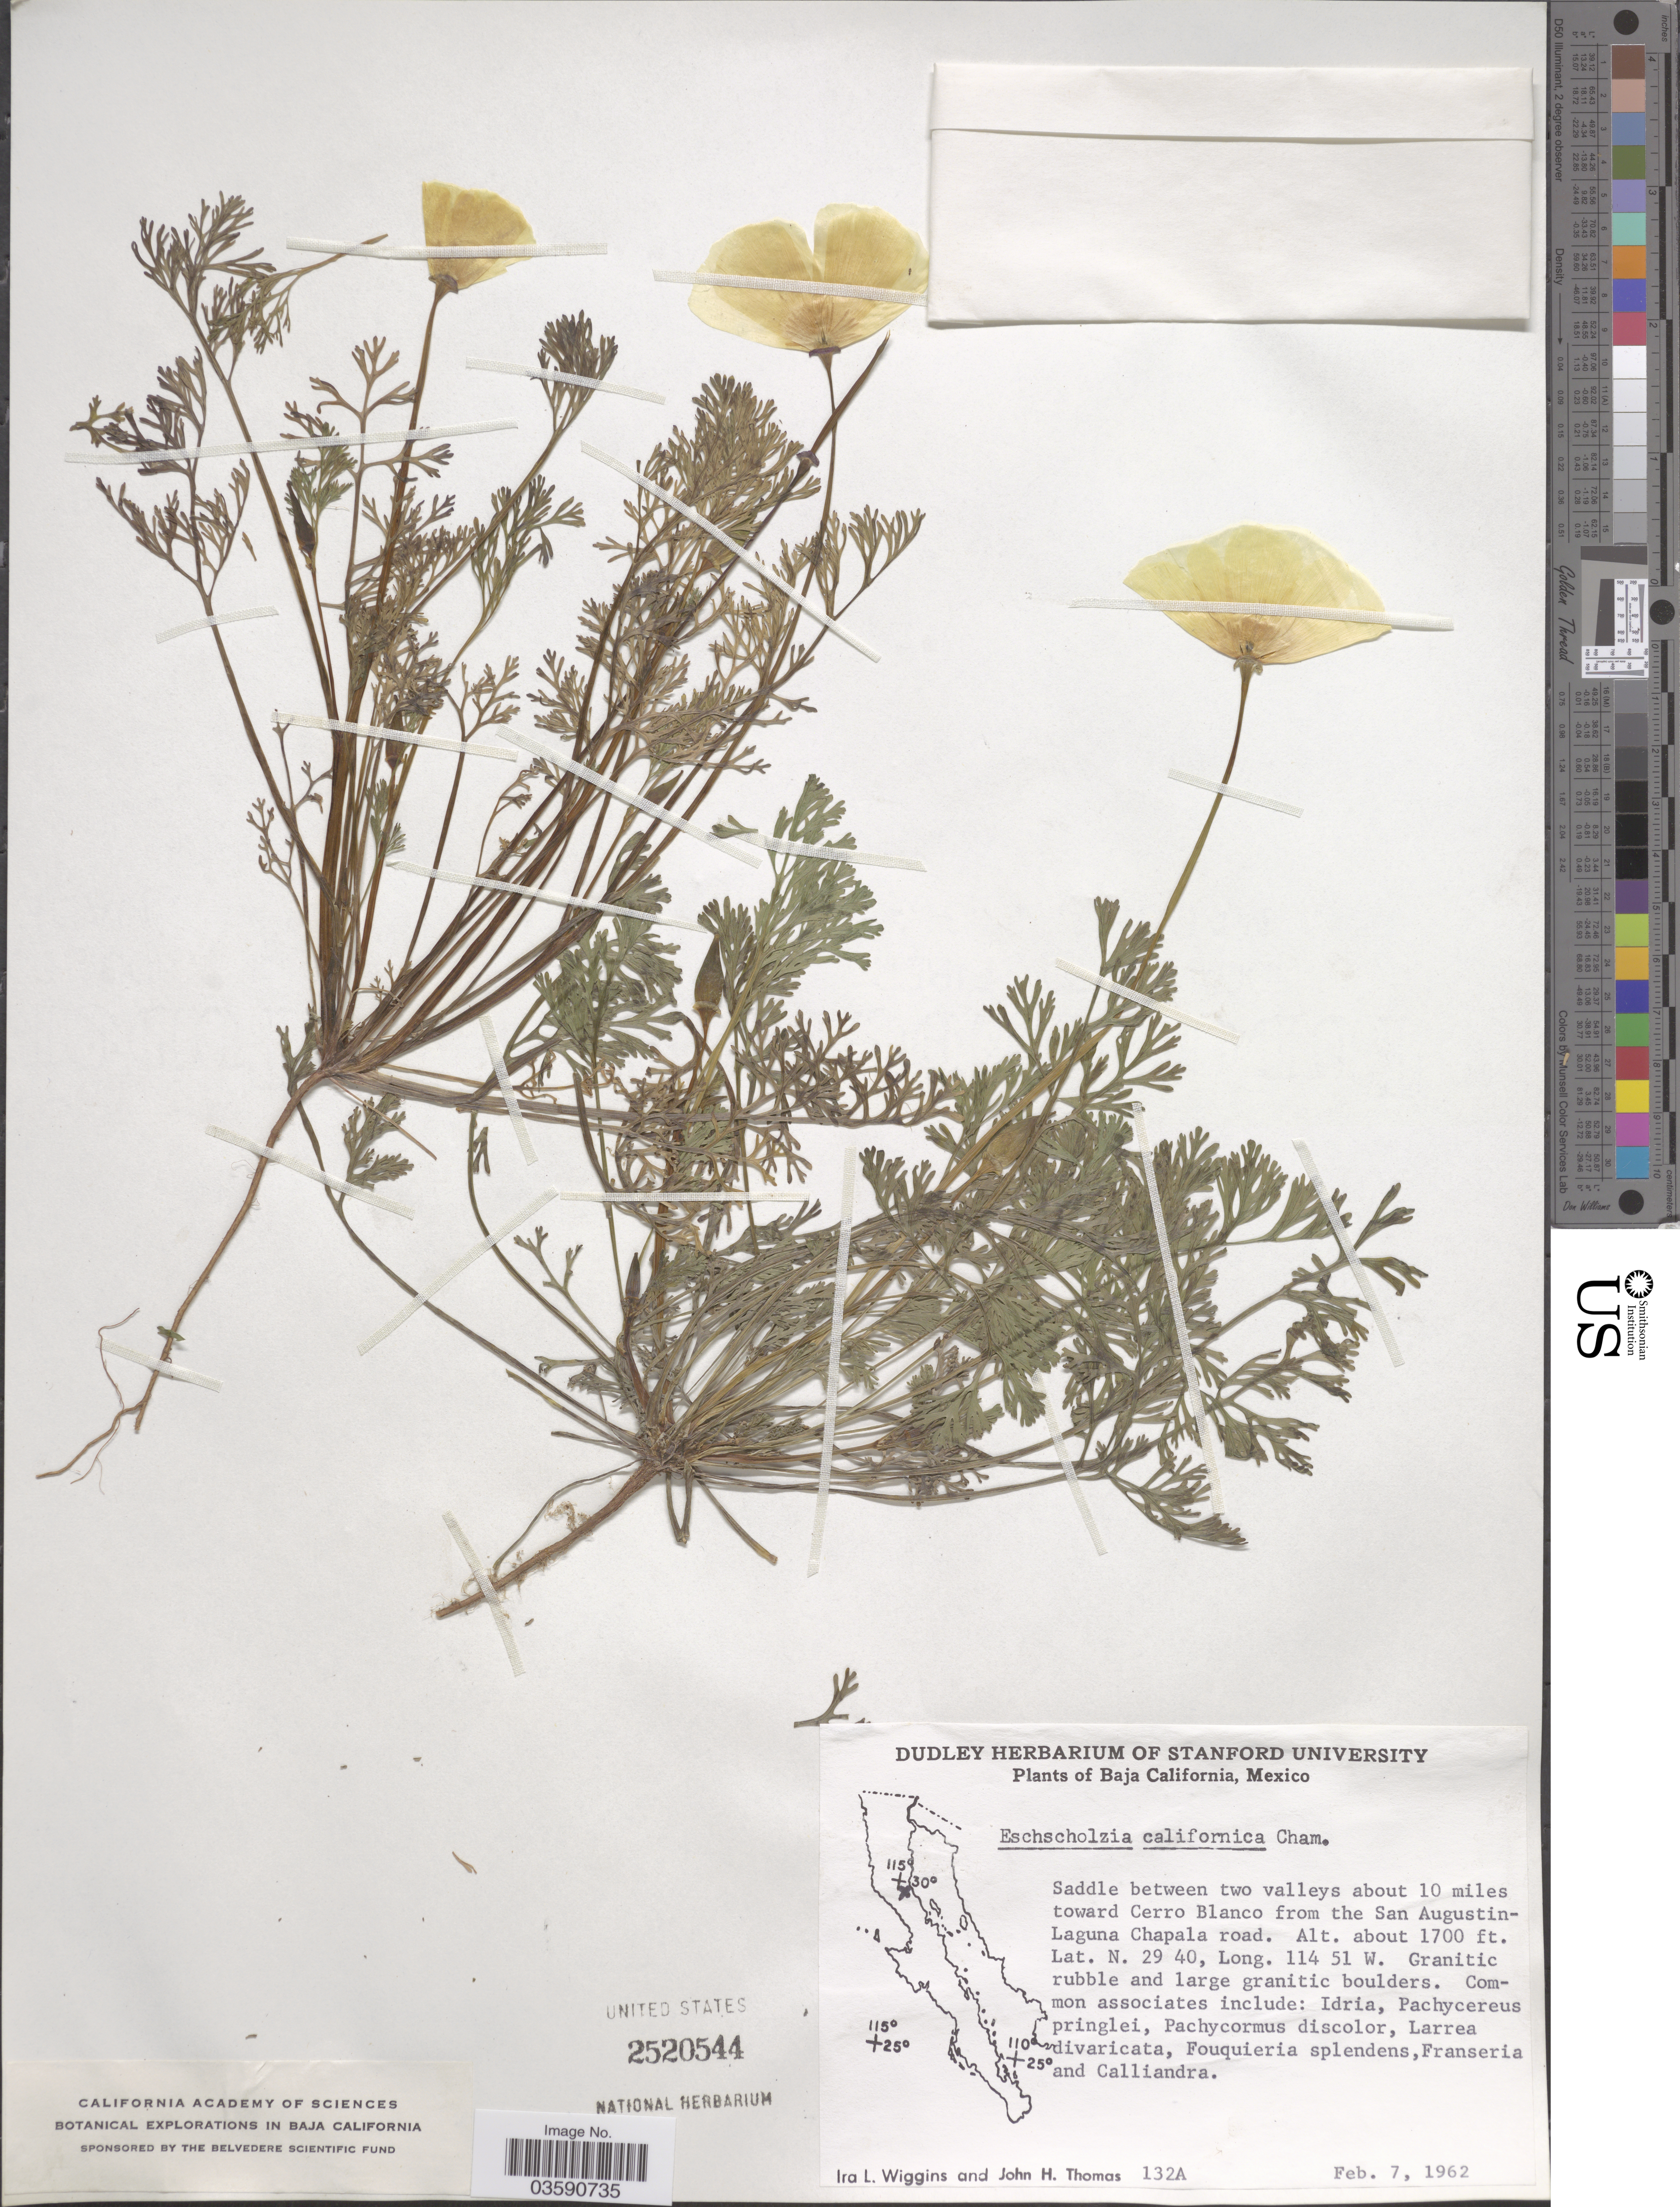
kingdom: Plantae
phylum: Tracheophyta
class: Magnoliopsida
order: Ranunculales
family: Papaveraceae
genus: Eschscholzia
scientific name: Eschscholzia californica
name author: Cham.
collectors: I. L. Wiggins & J. H. Thomas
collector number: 132A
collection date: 1962-02-07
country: Mexico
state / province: Baja California Norte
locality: Saddle between two valleys about 10 miles toward Cerro Blanco from the San Augustin-Laguna Chapala road.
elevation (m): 518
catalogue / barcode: US 2520544